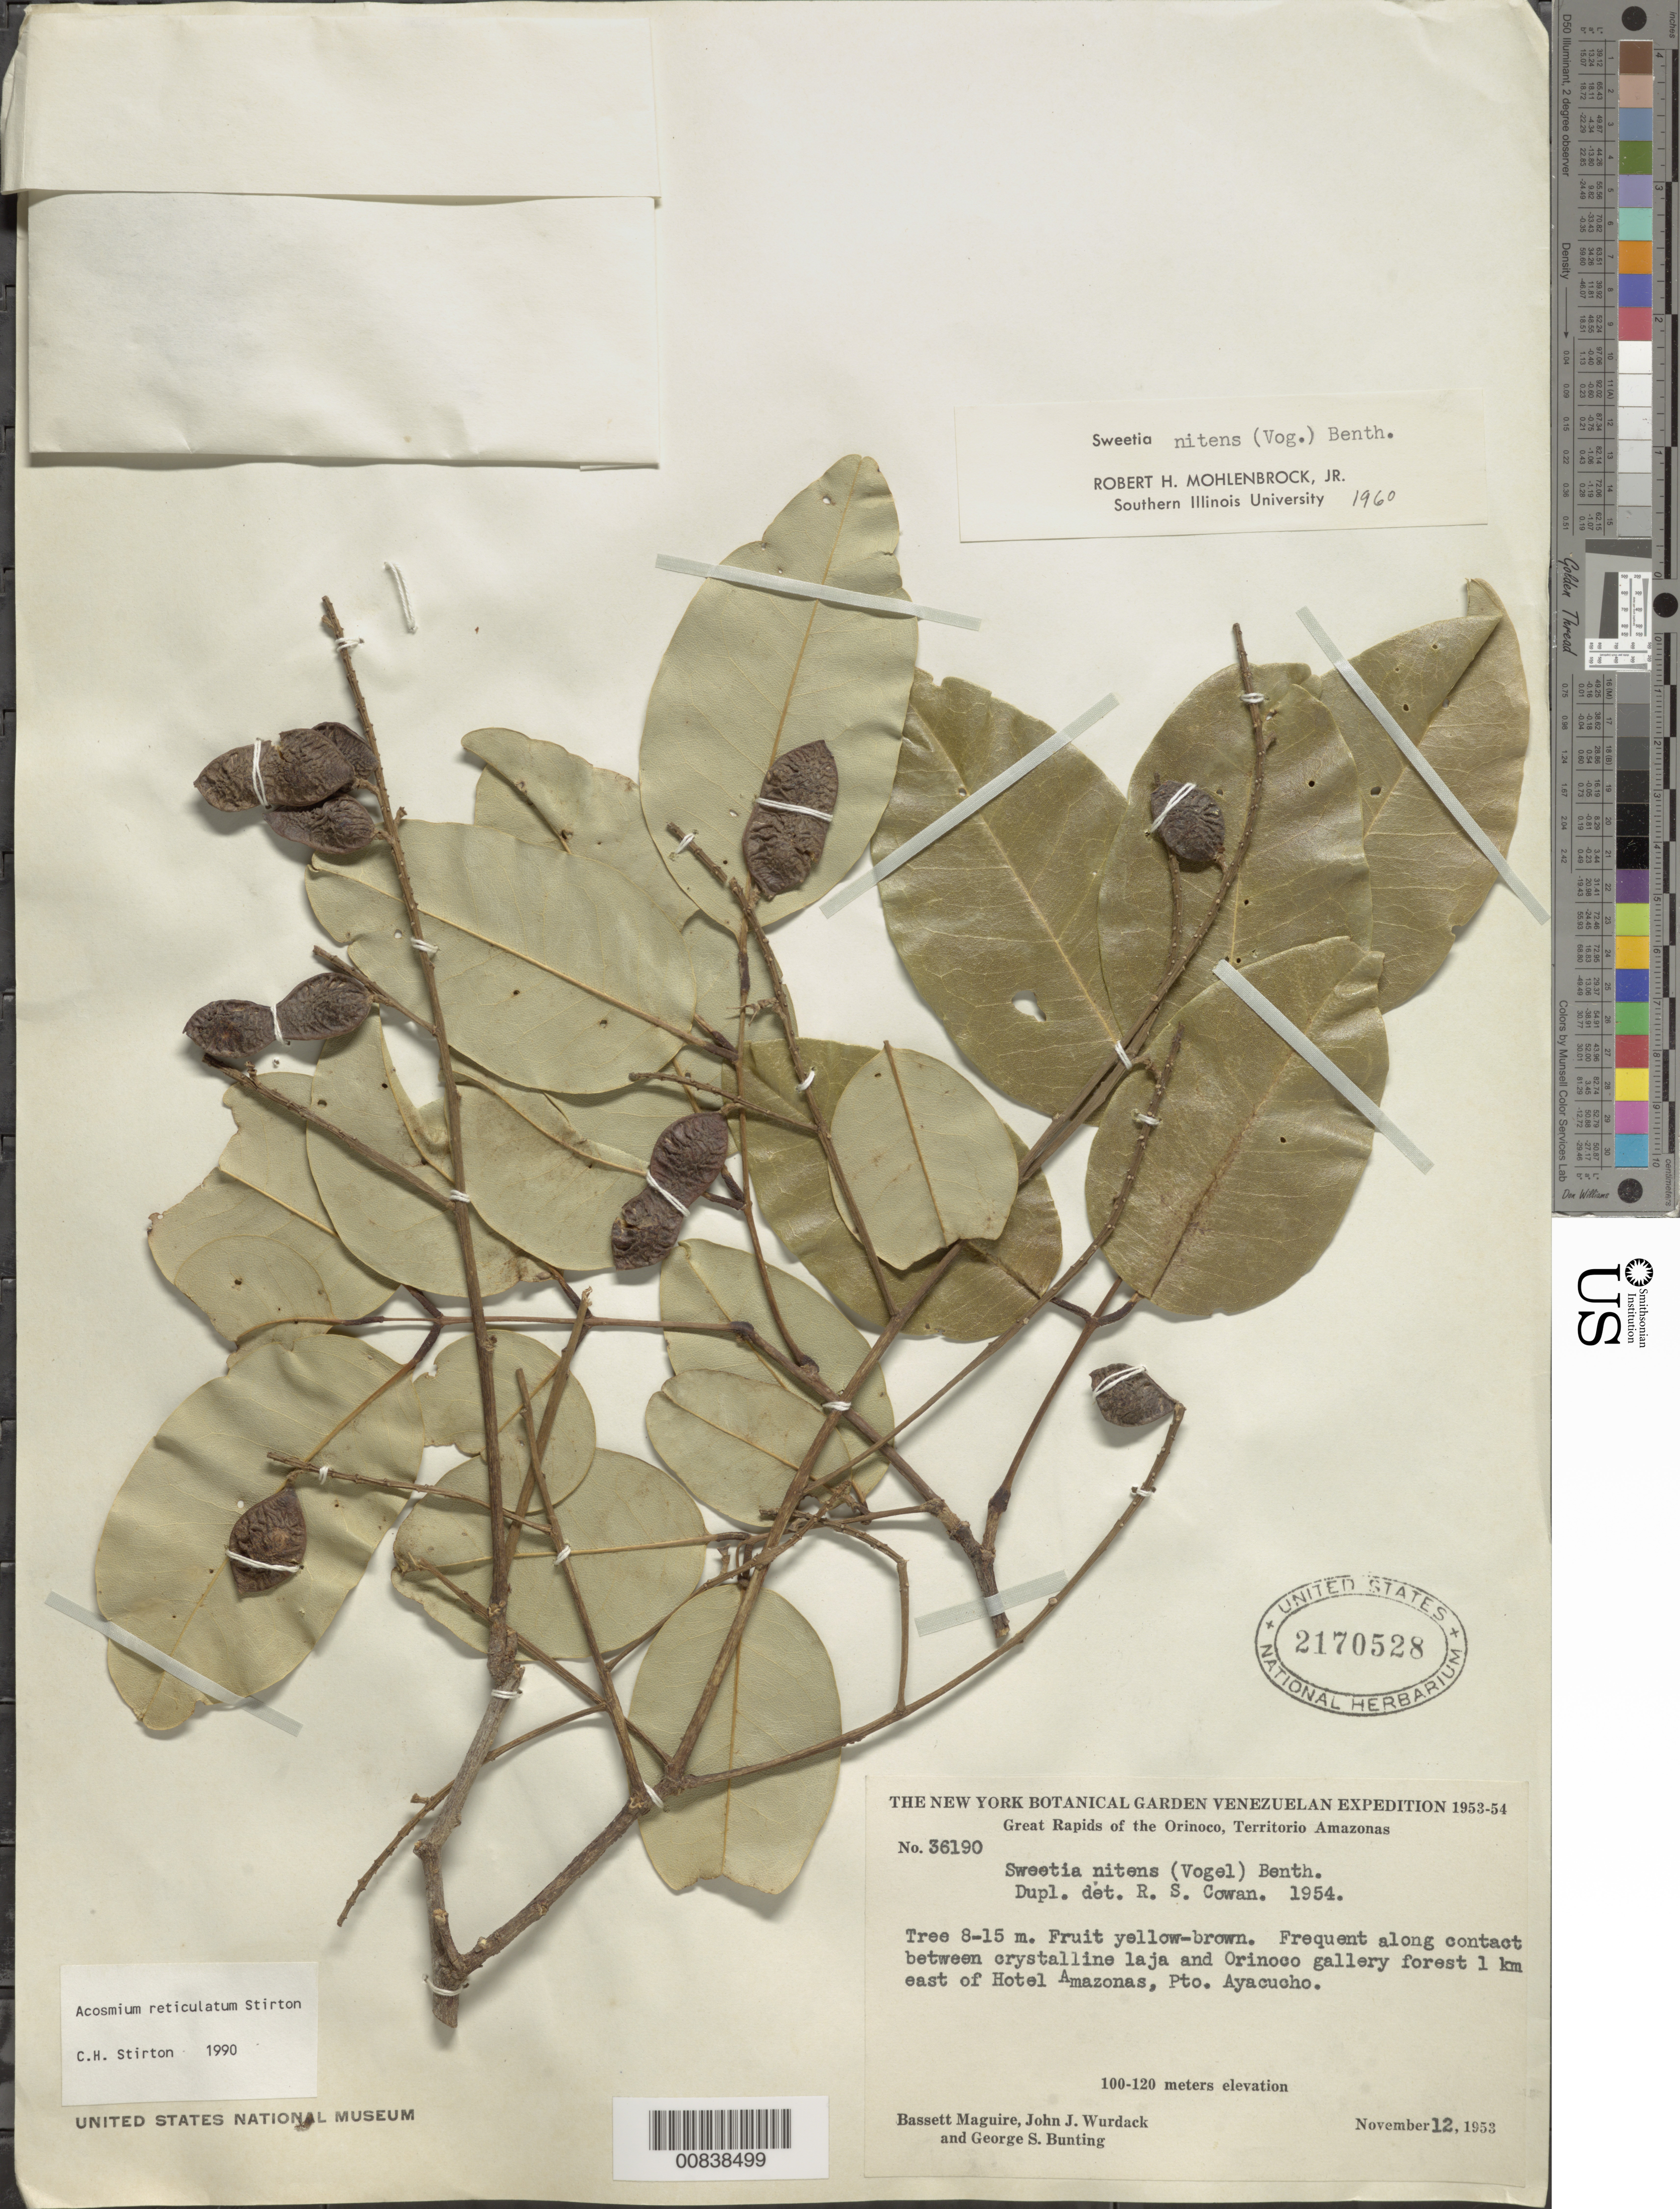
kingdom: Plantae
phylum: Tracheophyta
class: Magnoliopsida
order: Fabales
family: Fabaceae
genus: Acosmium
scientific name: Acosmium reticulatum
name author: Stirton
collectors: B. Maguire, J. J. Wurdack & G. S. Bunting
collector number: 36190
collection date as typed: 12-Nov-53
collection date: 1953-11-12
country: Venezuela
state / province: Amazonas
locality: Orinoco R., Puerto Ayacucho, 1 km E of Hotel Amazonas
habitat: Along contact between crystalline laja and Orinoco gallery forest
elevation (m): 100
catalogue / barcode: US 2170528